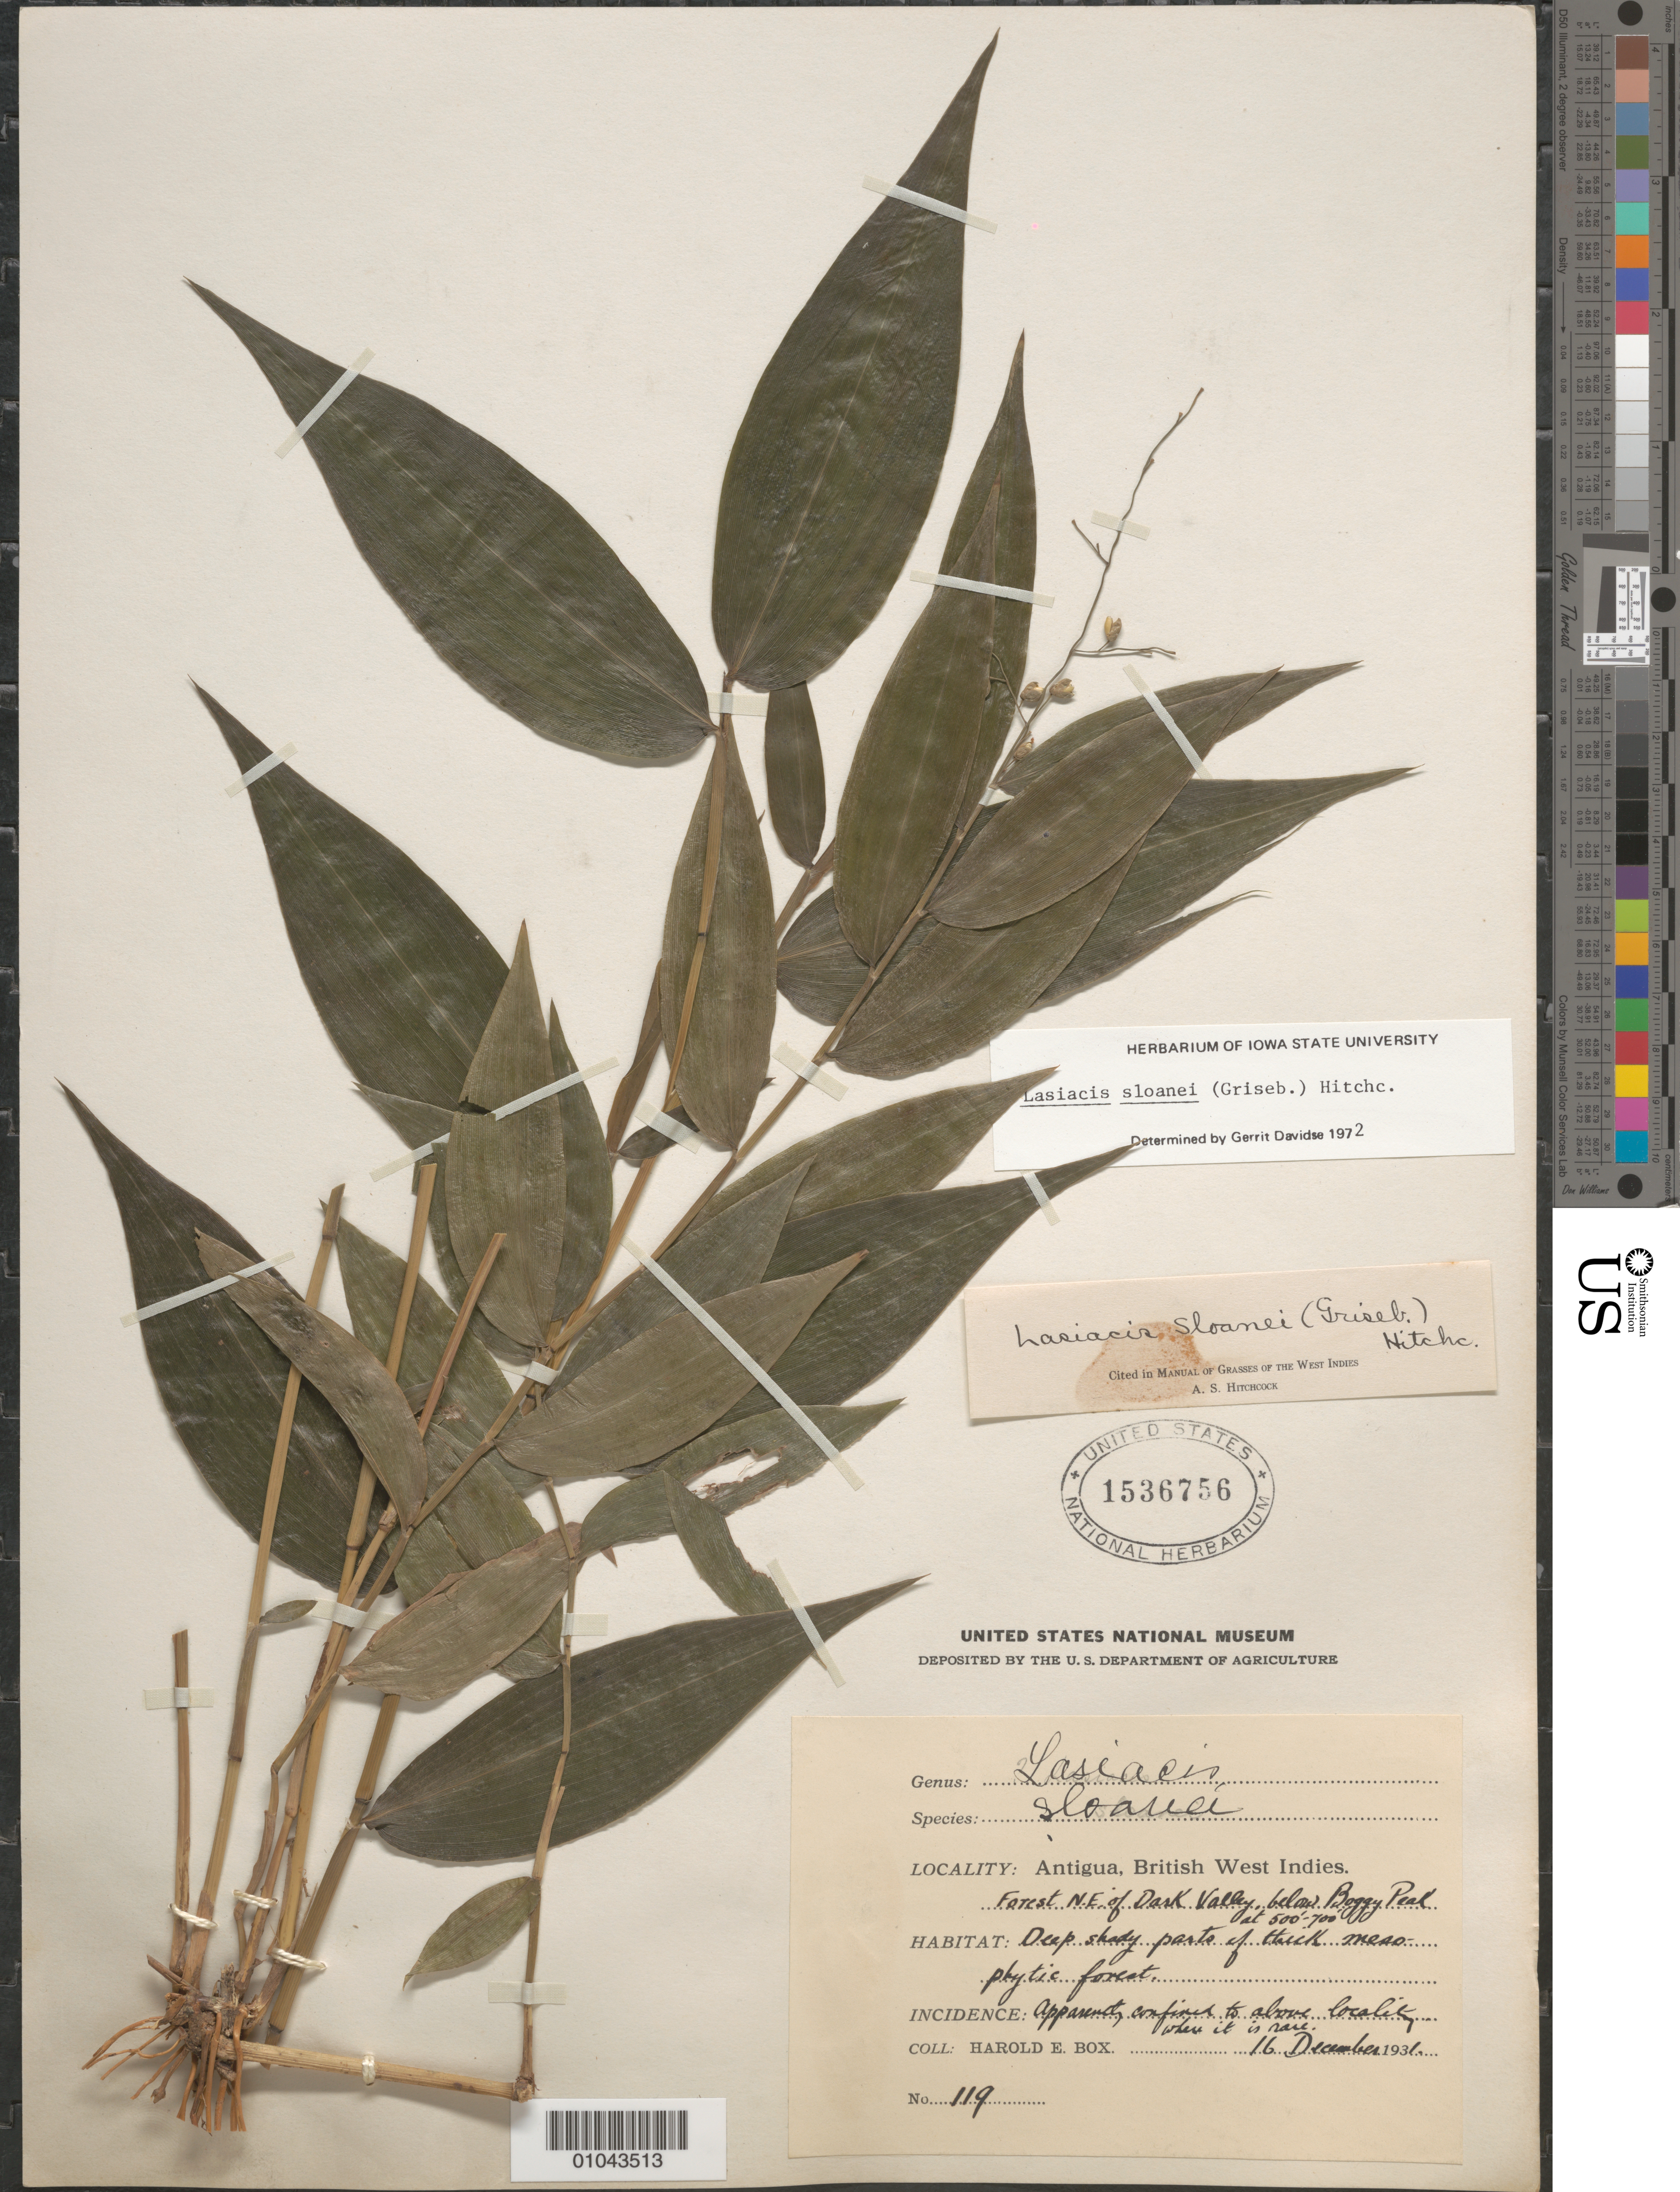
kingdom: Plantae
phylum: Tracheophyta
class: Liliopsida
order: Poales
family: Poaceae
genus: Lasiacis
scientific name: Lasiacis sloanei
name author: (Griseb.) Hitchc.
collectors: H. E. Box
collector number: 119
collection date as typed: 16 Dec 1931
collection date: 1931-12-16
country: Antigua and Barbuda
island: Antigua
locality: forest N.E. of Dark Valley below Boggy Peak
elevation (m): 152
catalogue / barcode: US 1536756